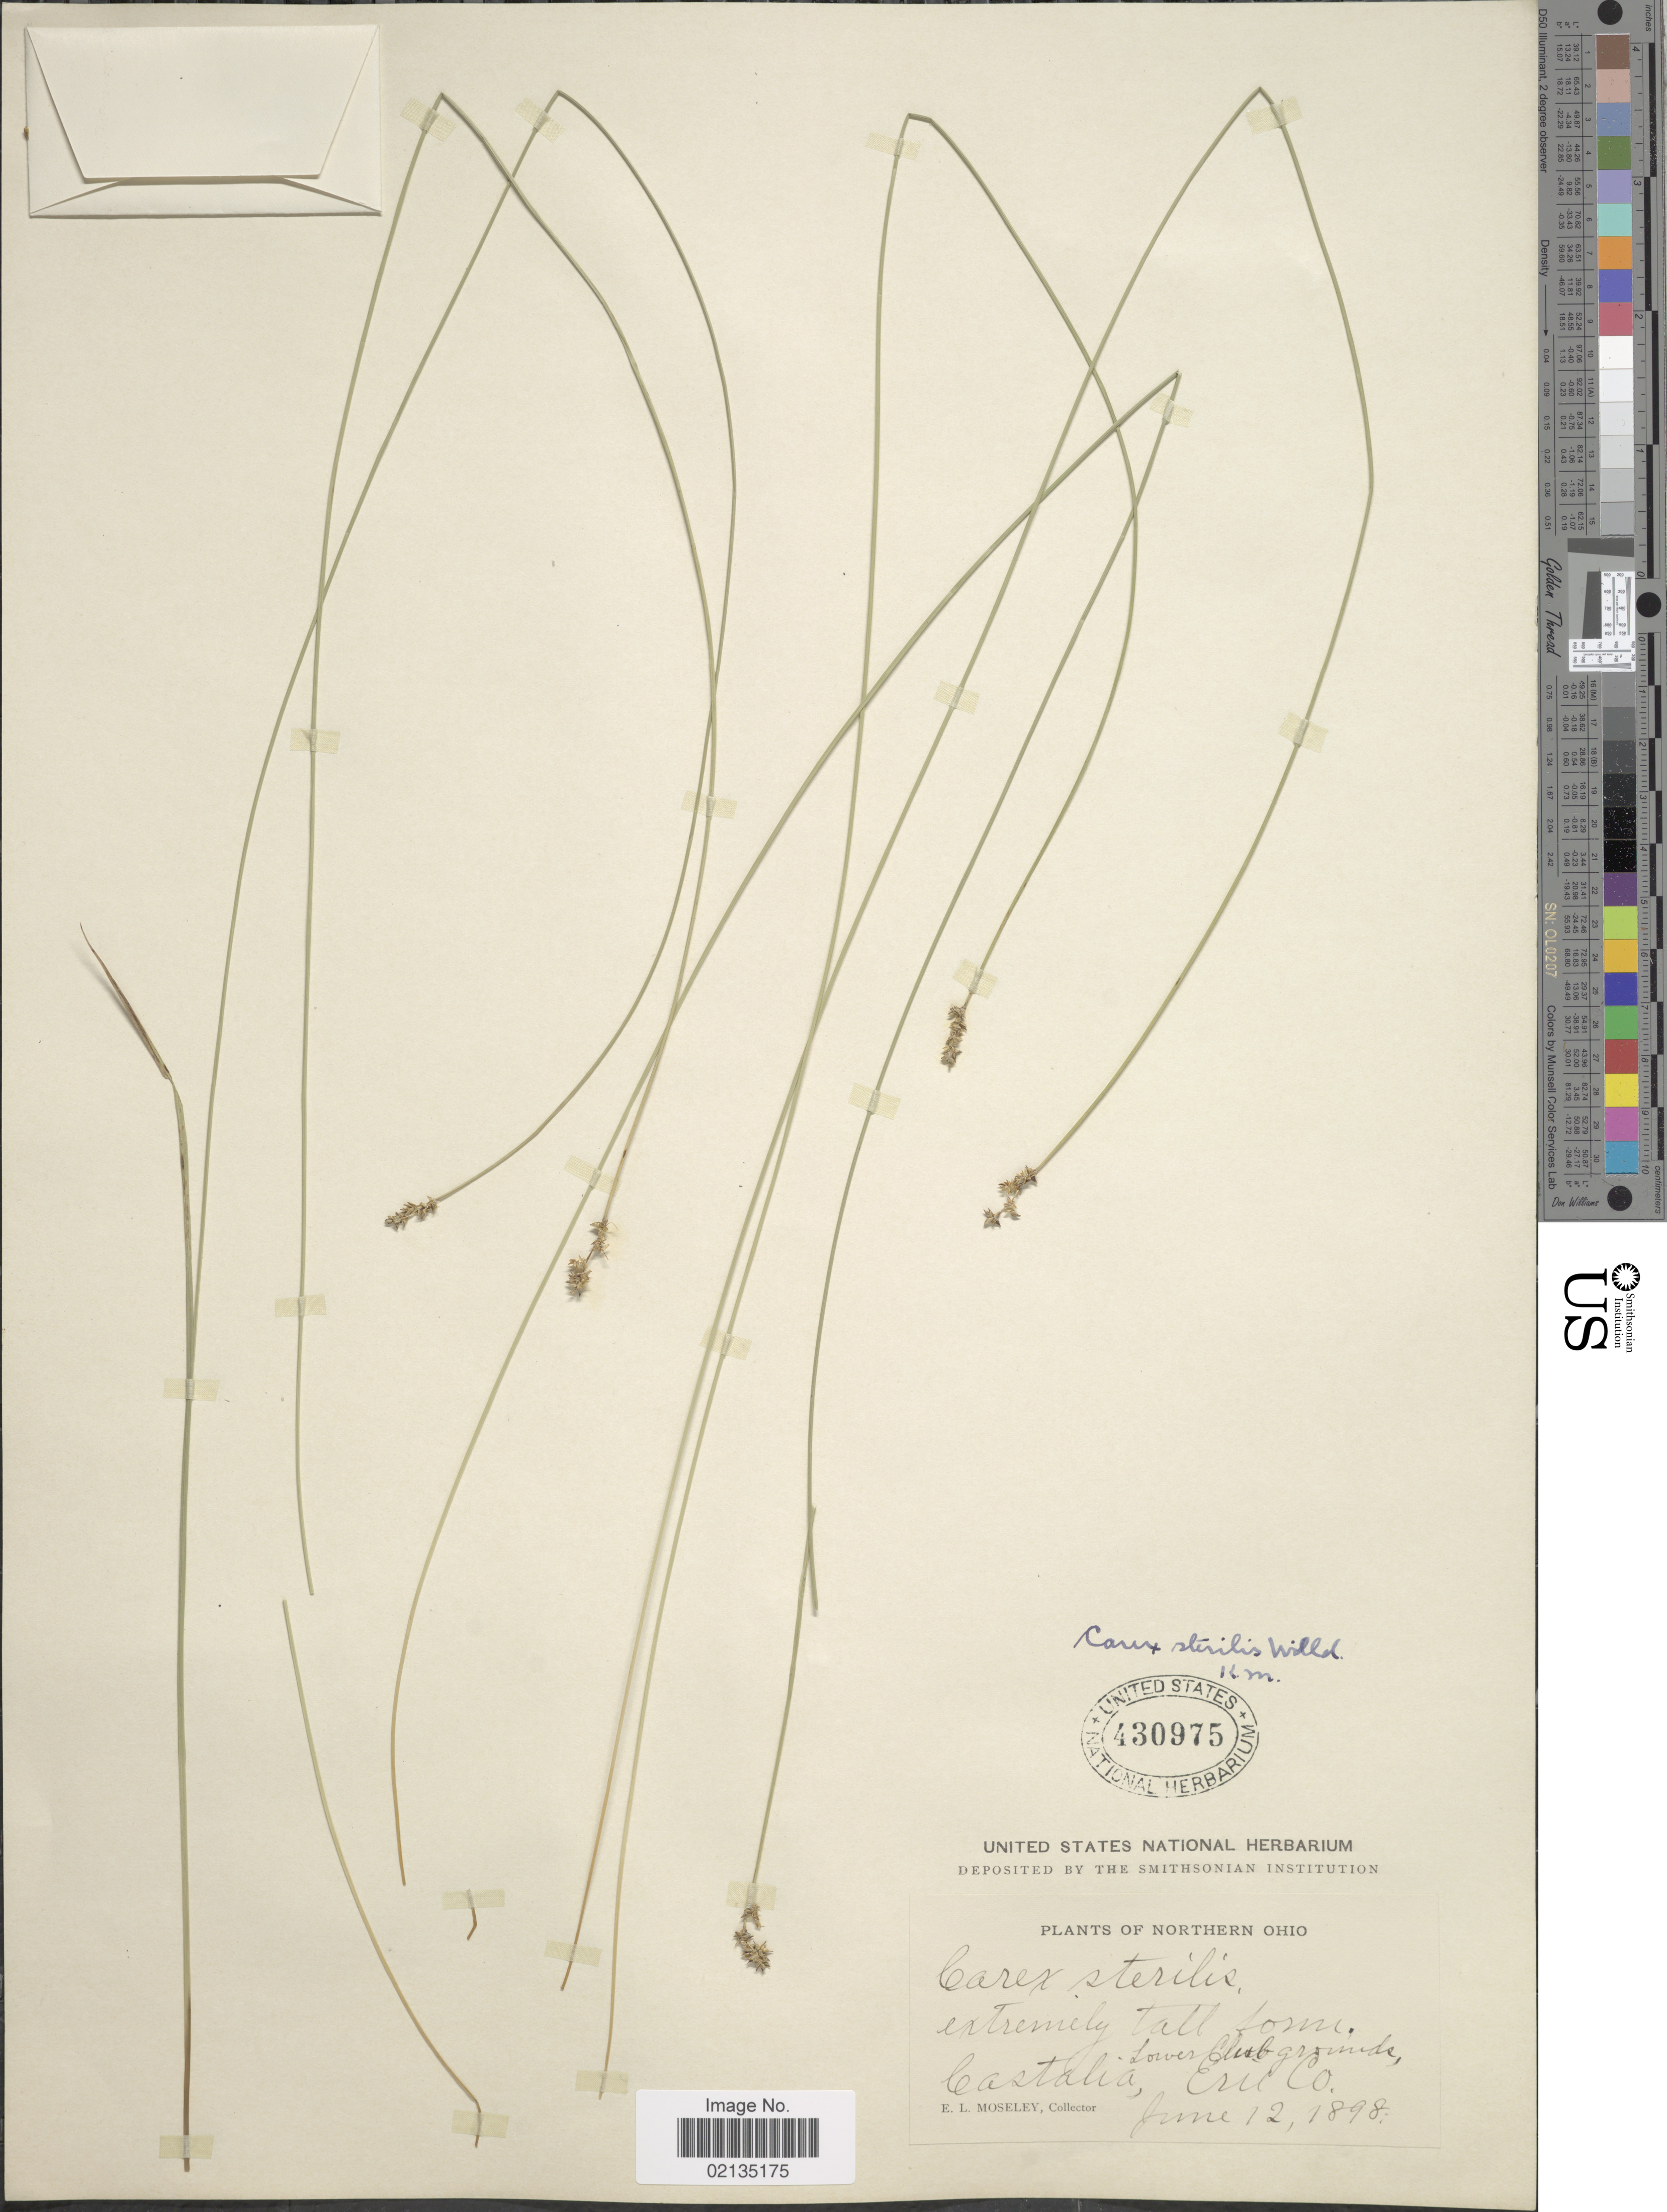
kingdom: Plantae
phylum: Tracheophyta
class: Liliopsida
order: Poales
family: Cyperaceae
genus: Carex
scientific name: Carex sterilis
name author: Willd.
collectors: E. Moseley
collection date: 1898-06-12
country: United States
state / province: Ohio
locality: Northern Ohio. Lower Club grounds. Castalia, Erie Co.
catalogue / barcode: US 430975